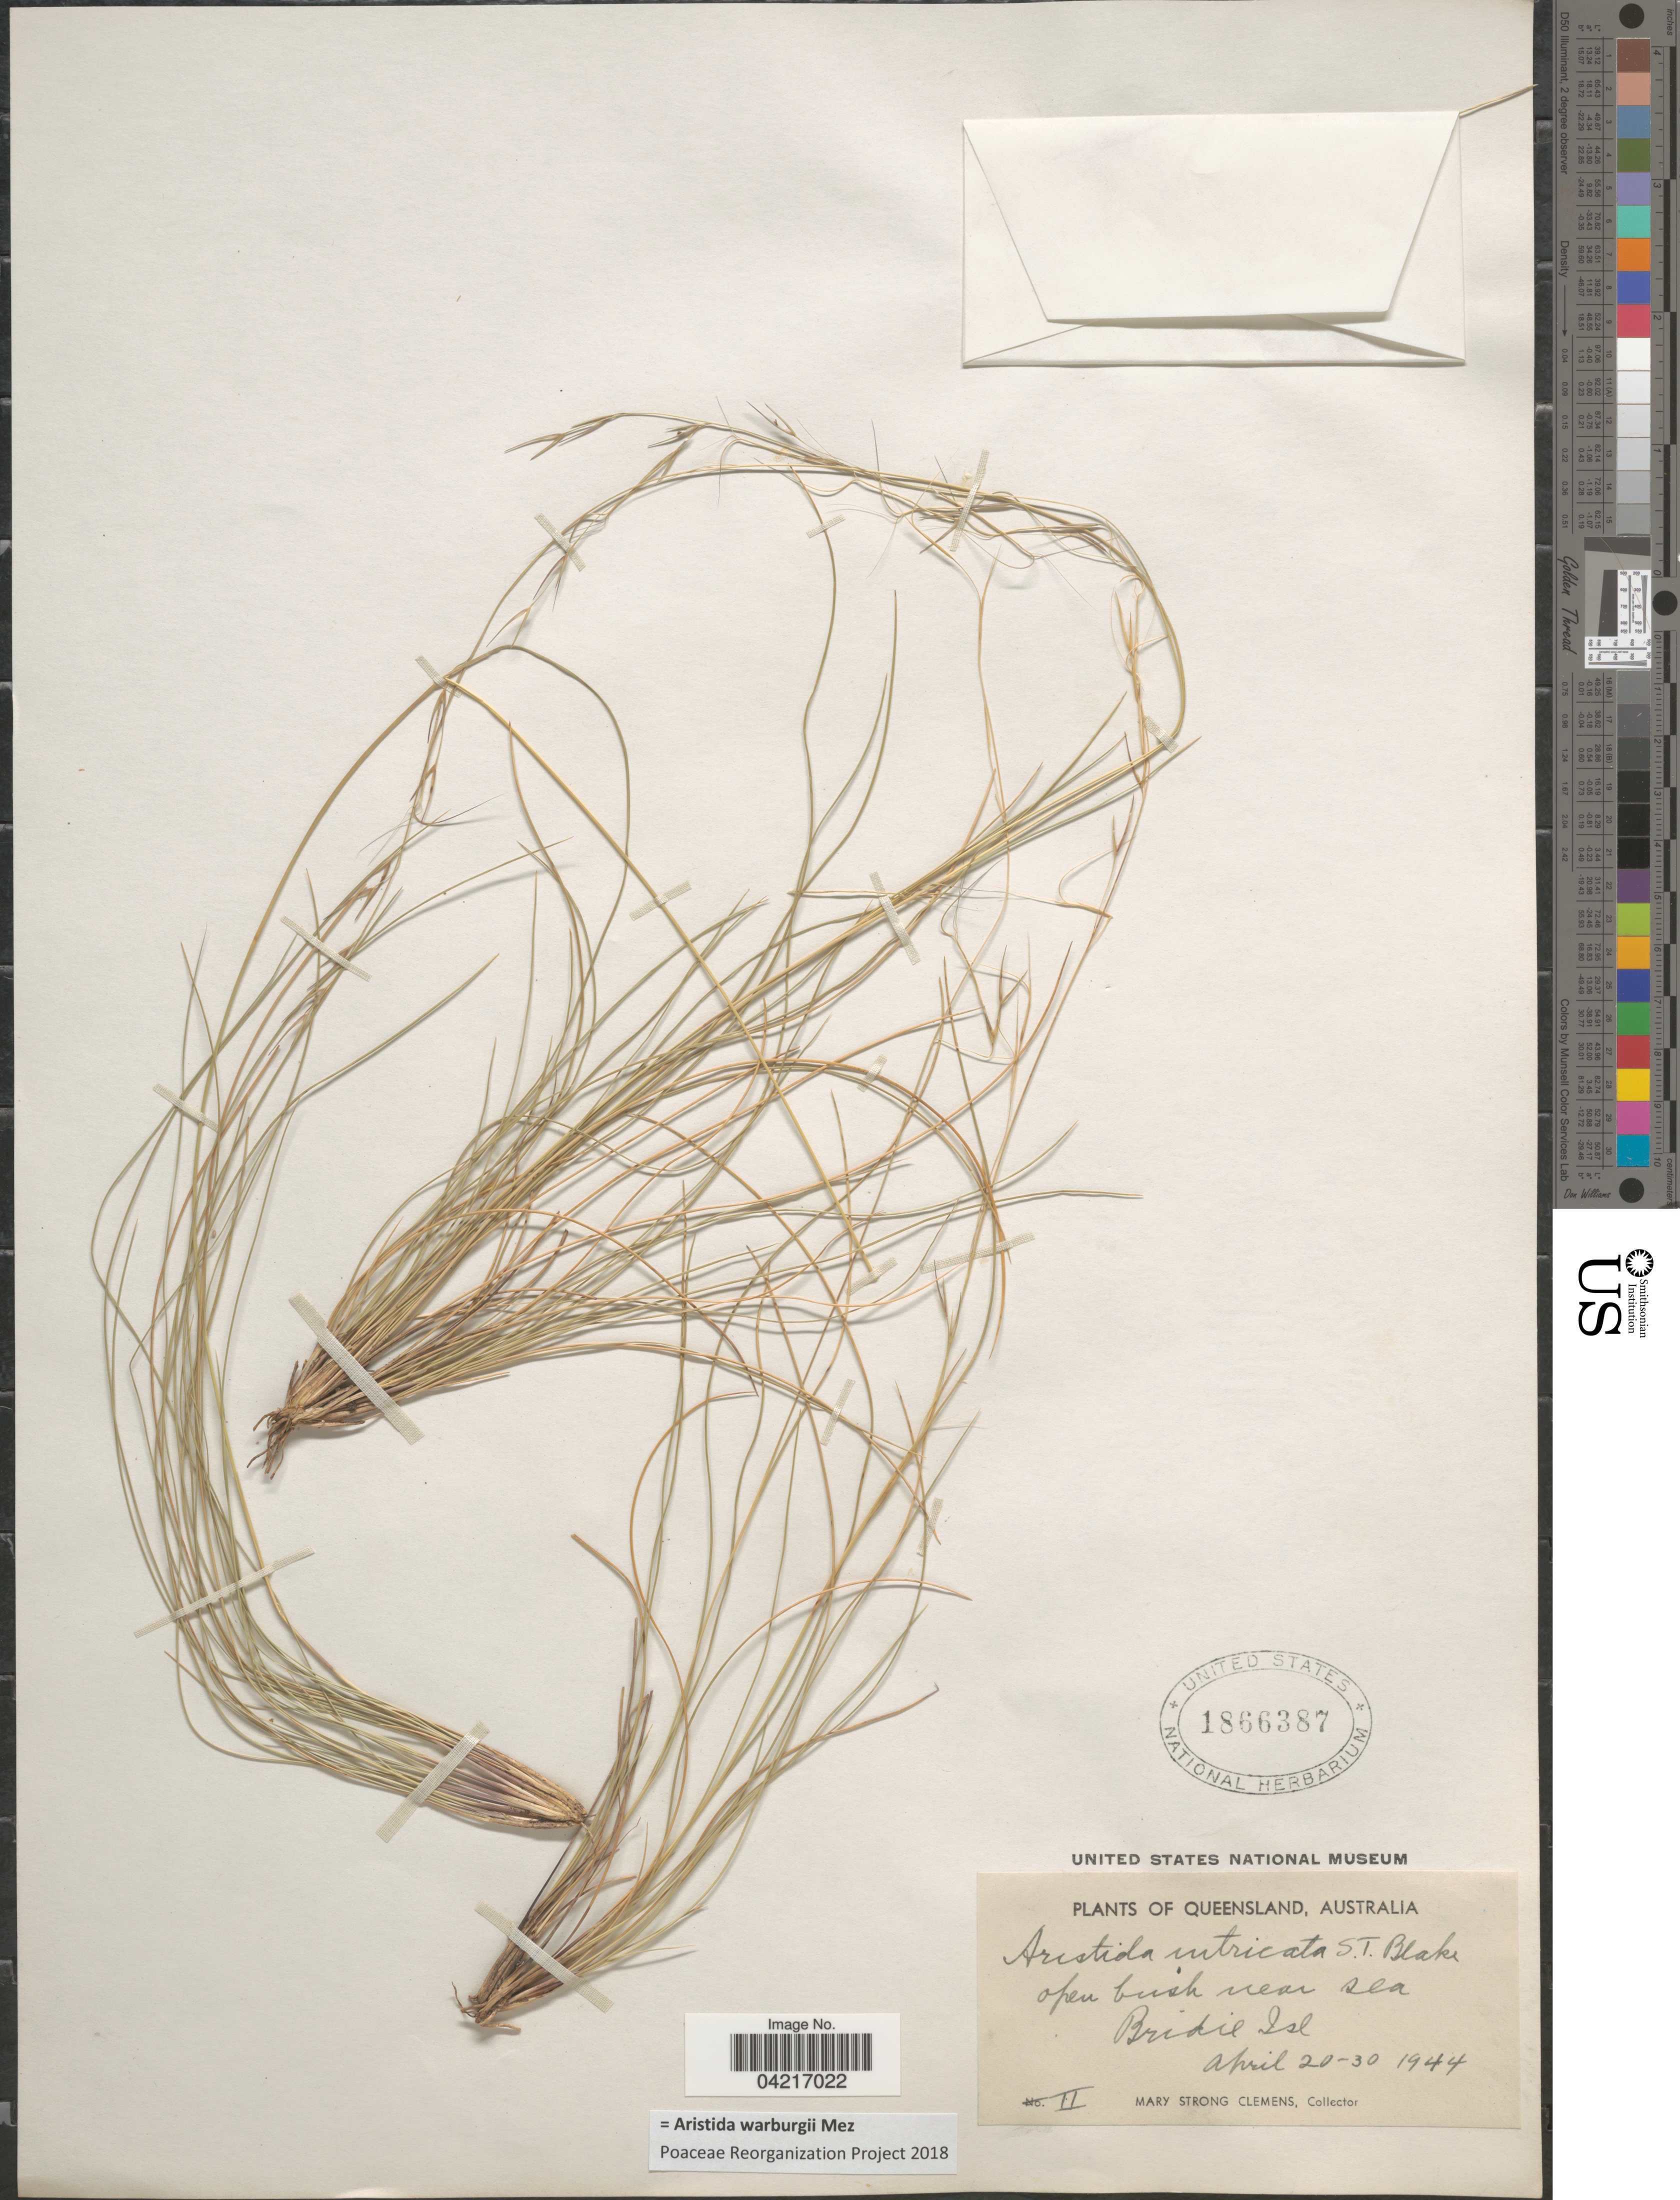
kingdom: Plantae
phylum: Tracheophyta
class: Liliopsida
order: Poales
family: Poaceae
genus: Aristida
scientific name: Aristida warburgii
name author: Mez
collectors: M. S. Clemens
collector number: II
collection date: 1944-04-20/1944-04-30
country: Australia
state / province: Queensland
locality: Open bush near sea. Bridie Isl.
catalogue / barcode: US 1866387